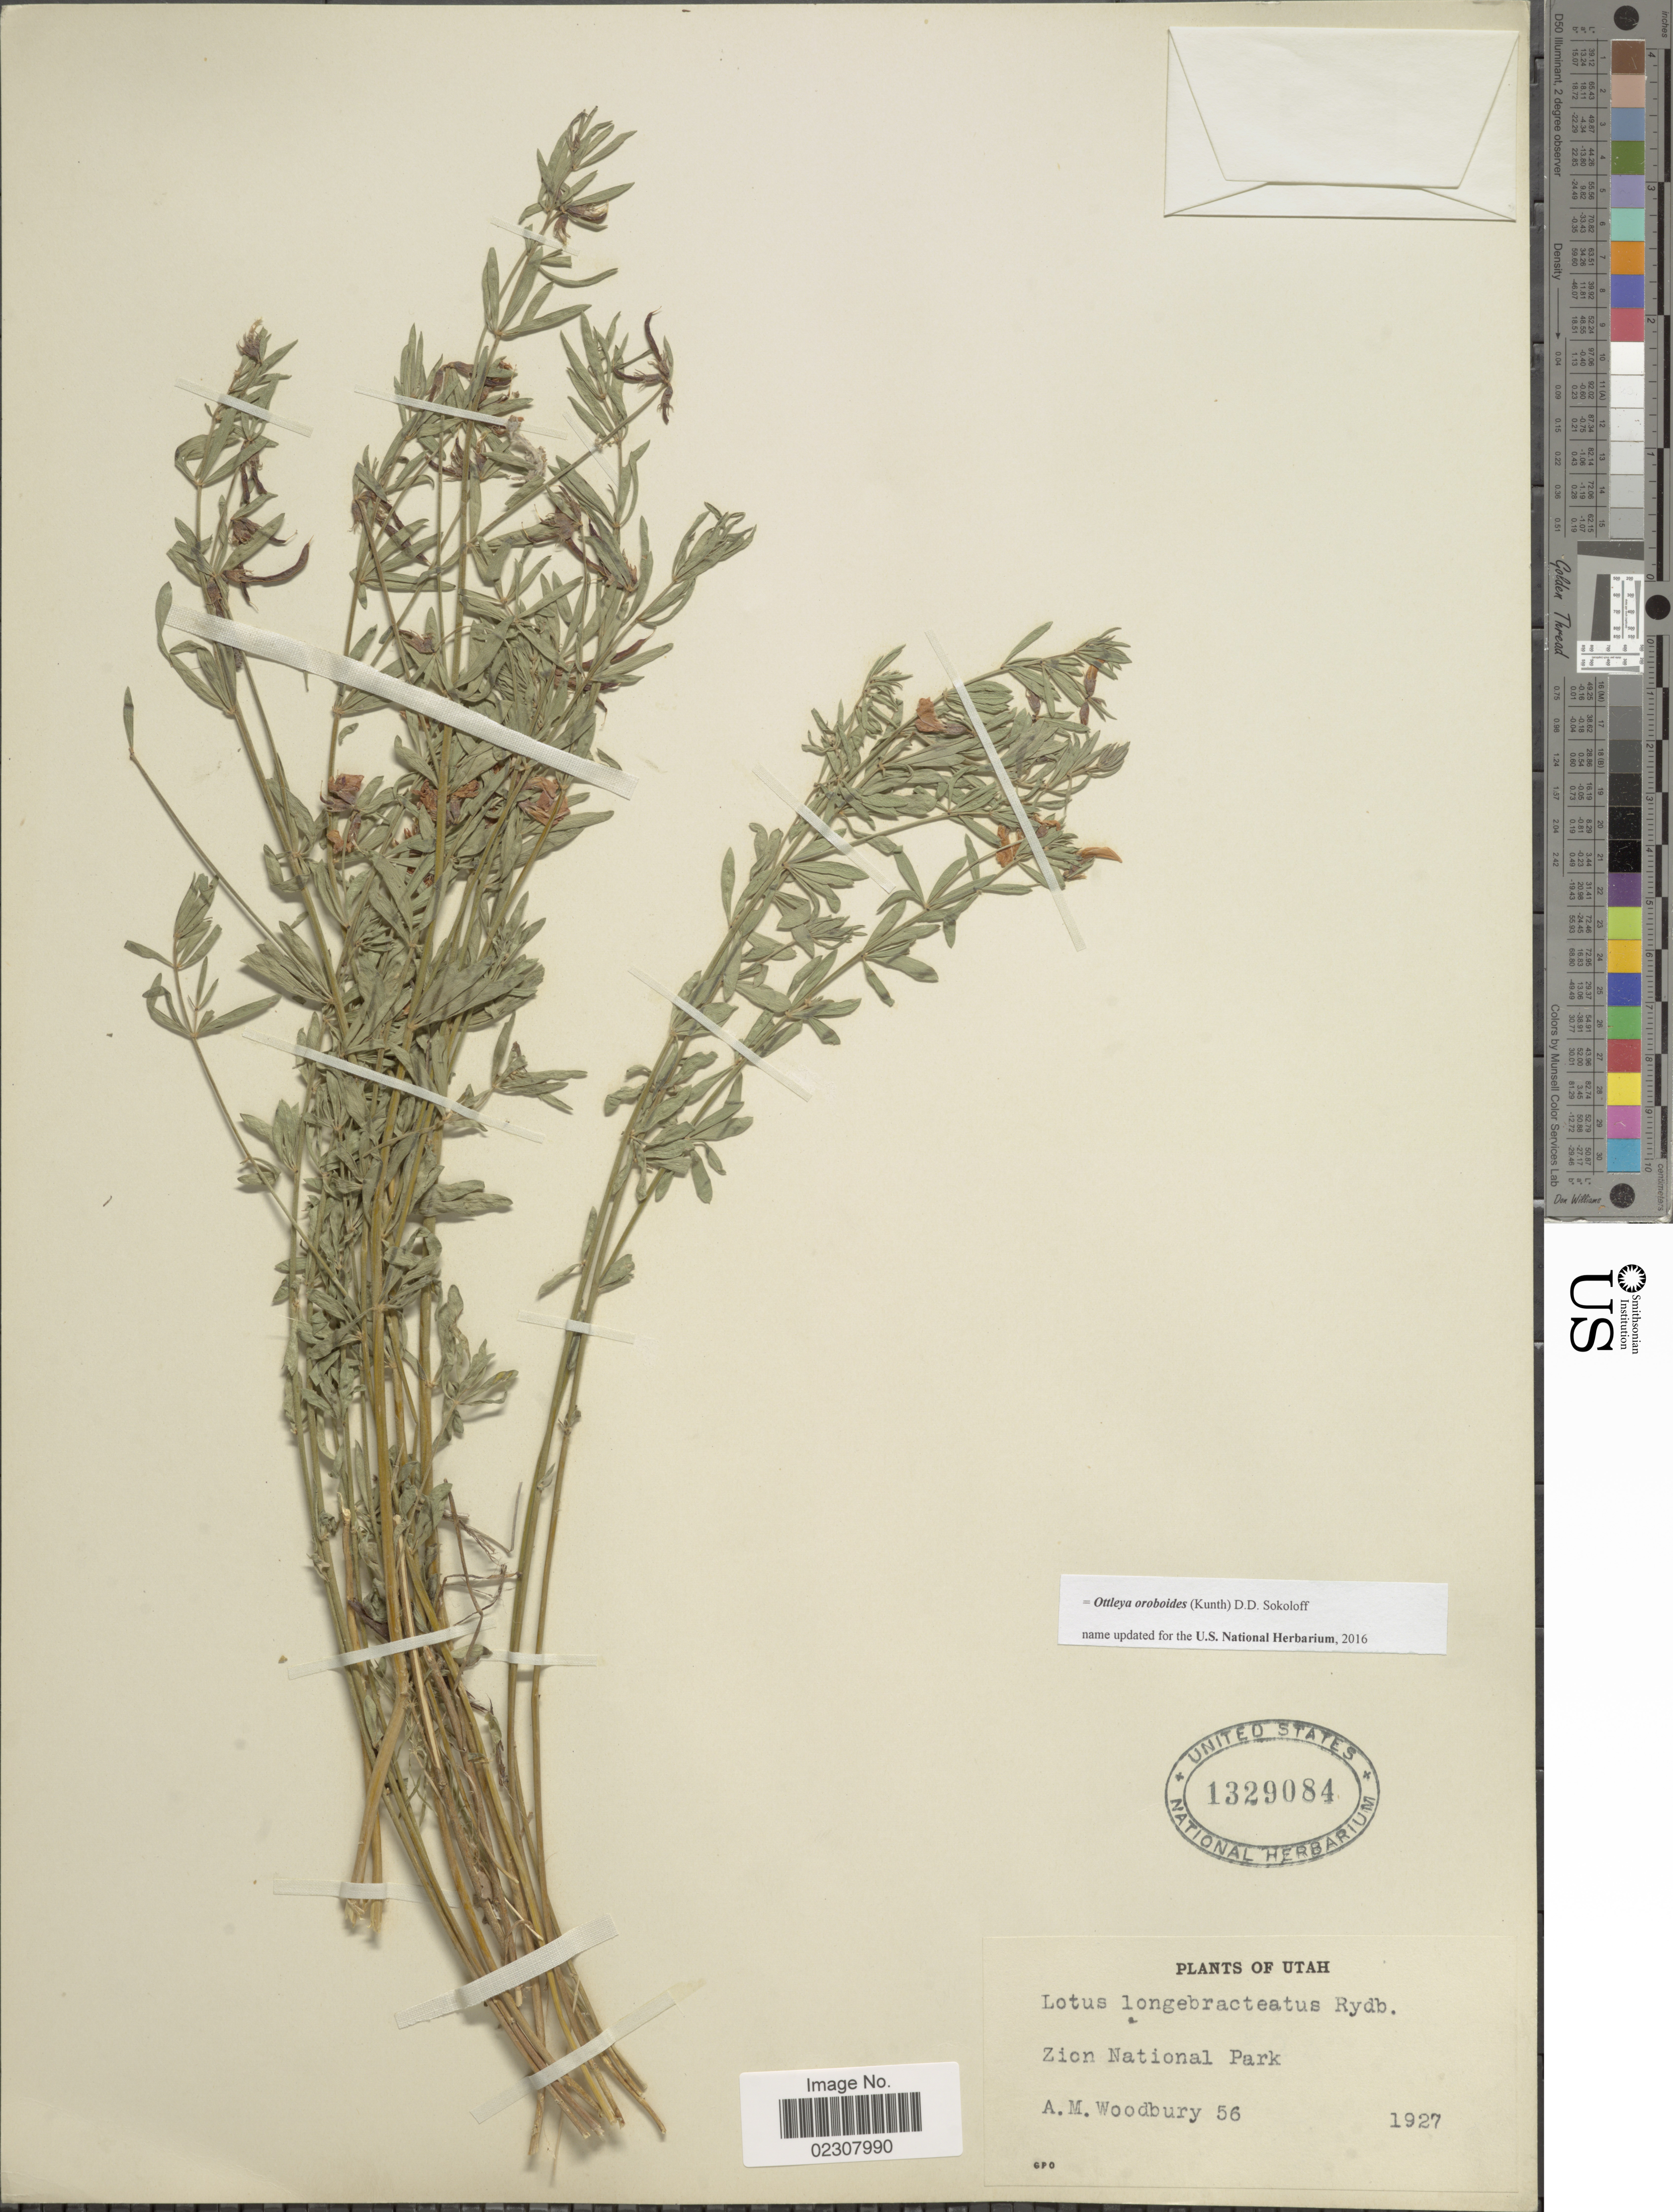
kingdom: Plantae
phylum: Tracheophyta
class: Magnoliopsida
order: Fabales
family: Fabaceae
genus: Ottleya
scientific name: Ottleya oroboides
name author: (Kunth) D.D. Sokoloff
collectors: A. M. Woodbury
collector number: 56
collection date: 1927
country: United States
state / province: Utah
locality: Zion National Park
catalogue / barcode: US 1329084